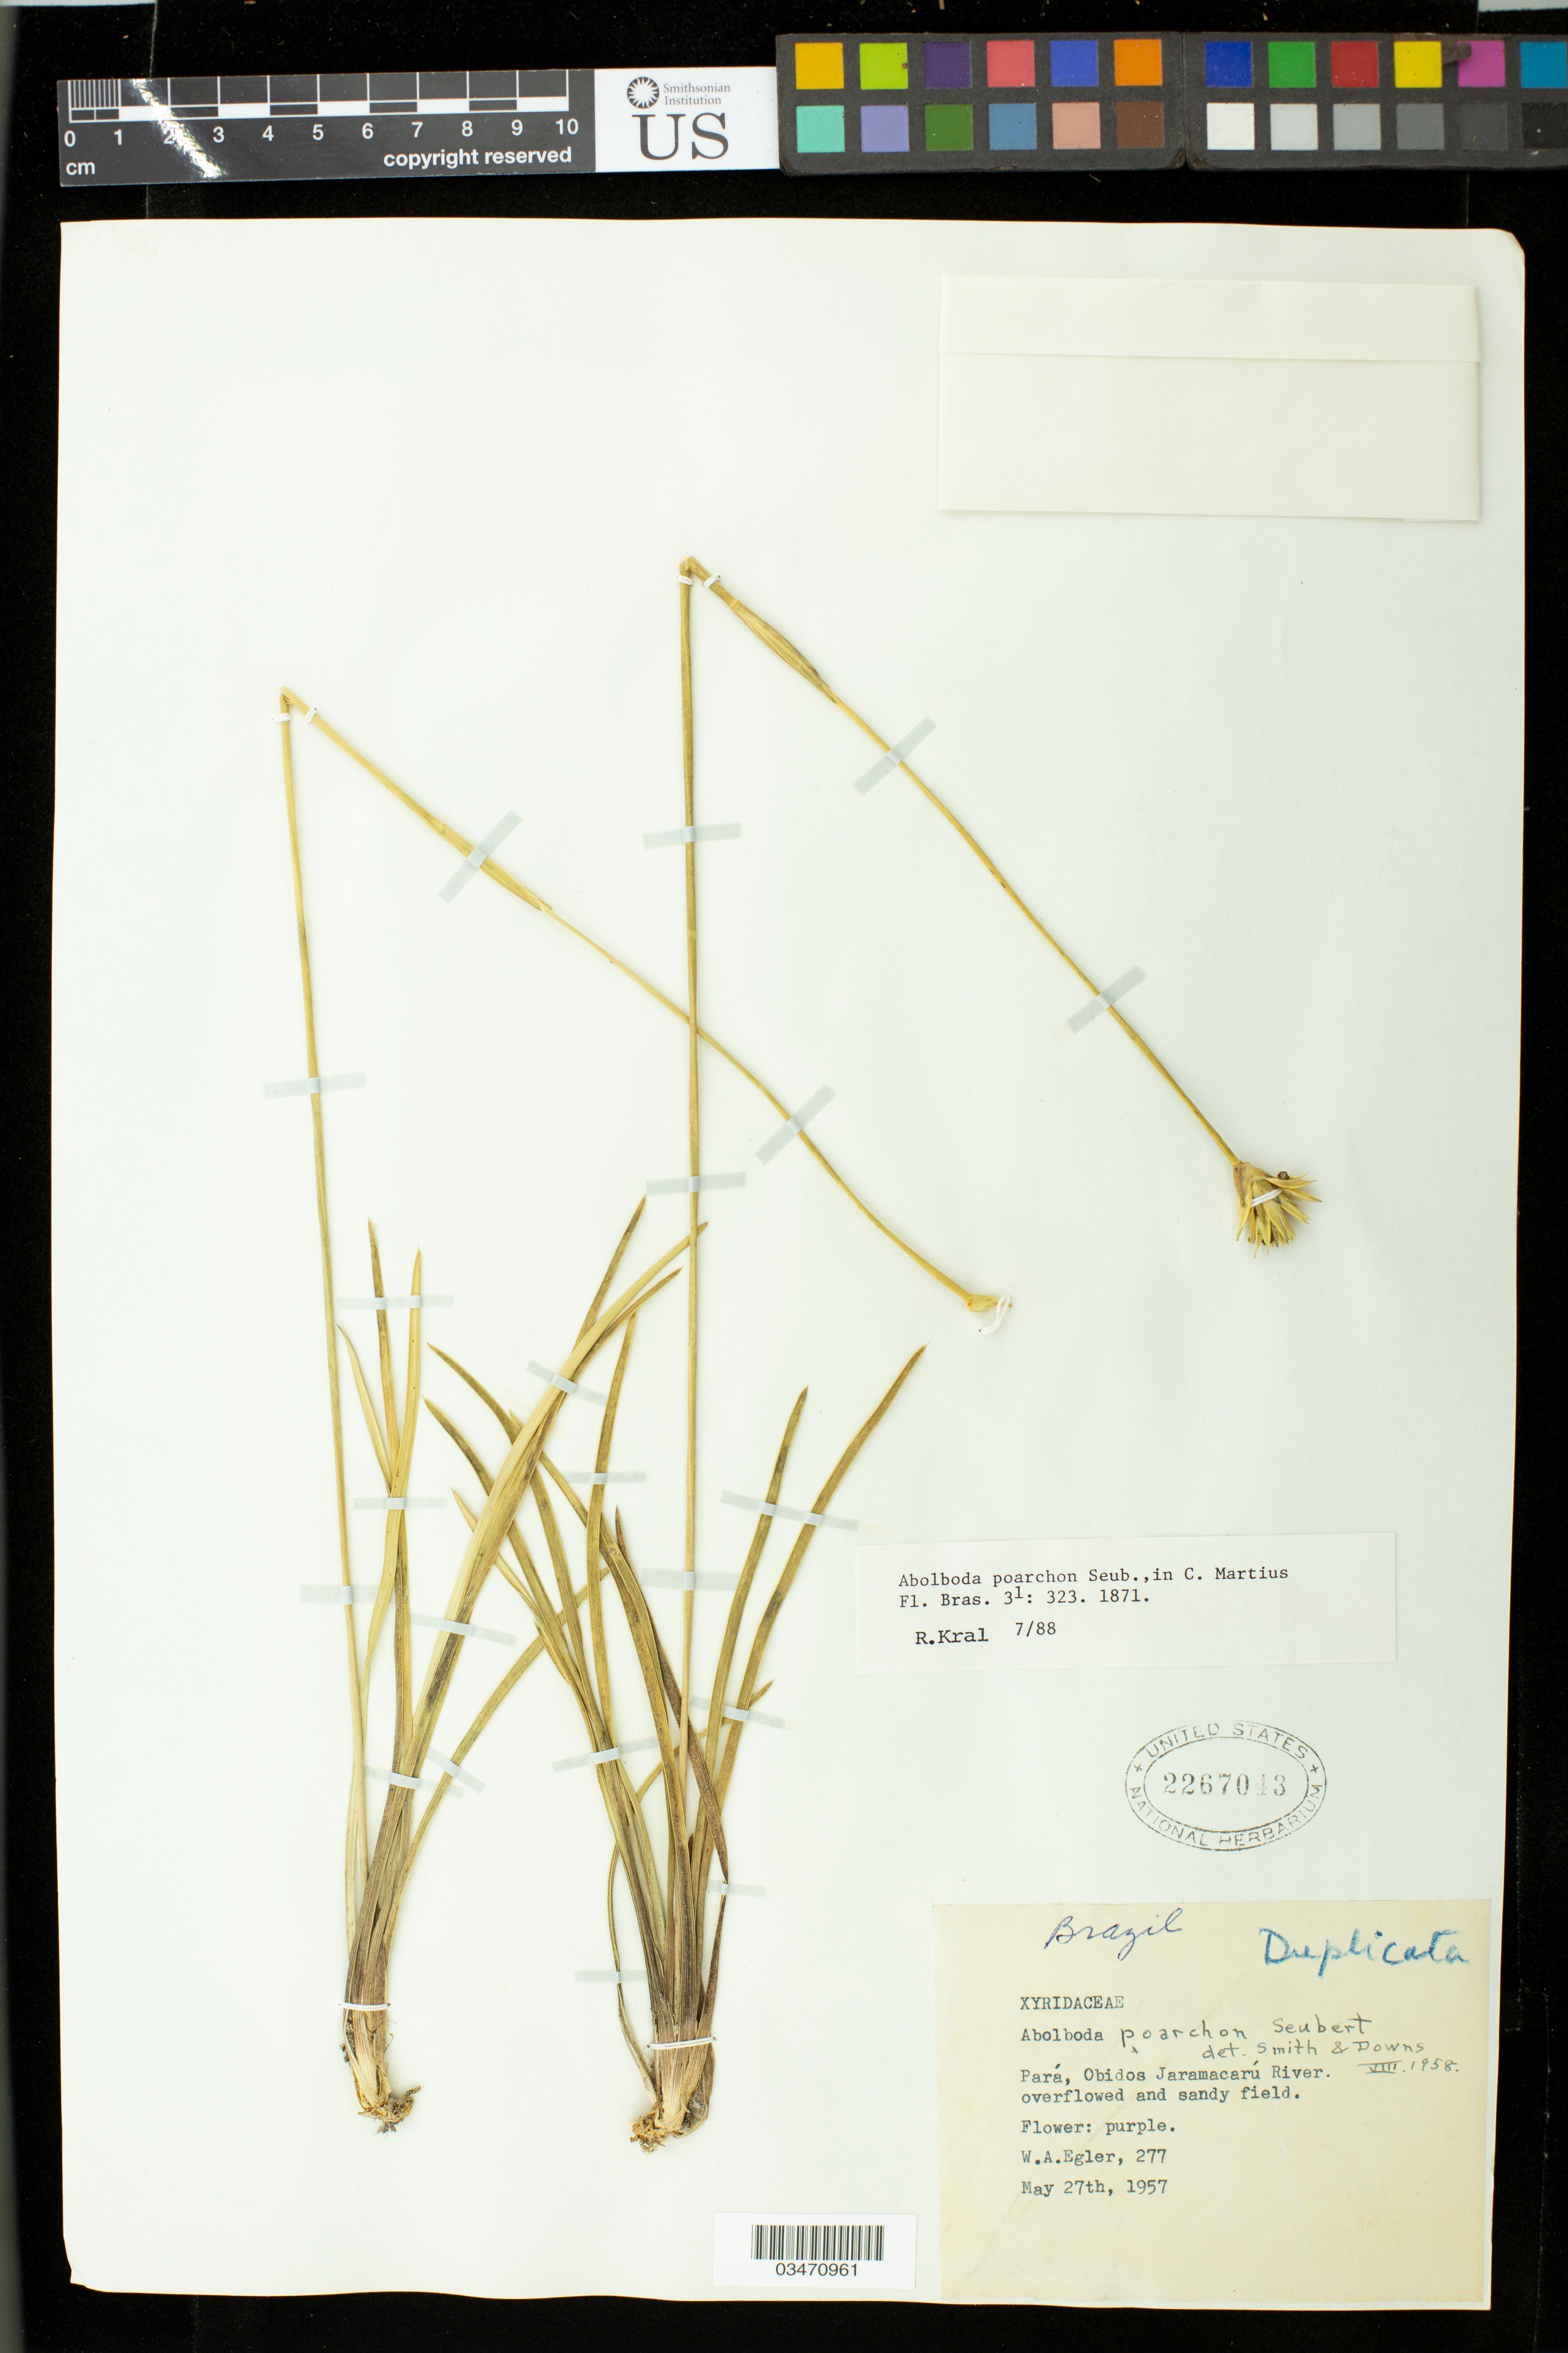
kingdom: Plantae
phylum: Tracheophyta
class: Liliopsida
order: Poales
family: Xyridaceae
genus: Abolboda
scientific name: Abolboda poarchon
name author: Seub.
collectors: W. A. Egler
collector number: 277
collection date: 1957-05-27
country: Brazil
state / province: Pará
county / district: Óbidos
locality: Jaramacarú River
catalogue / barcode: US 2267043